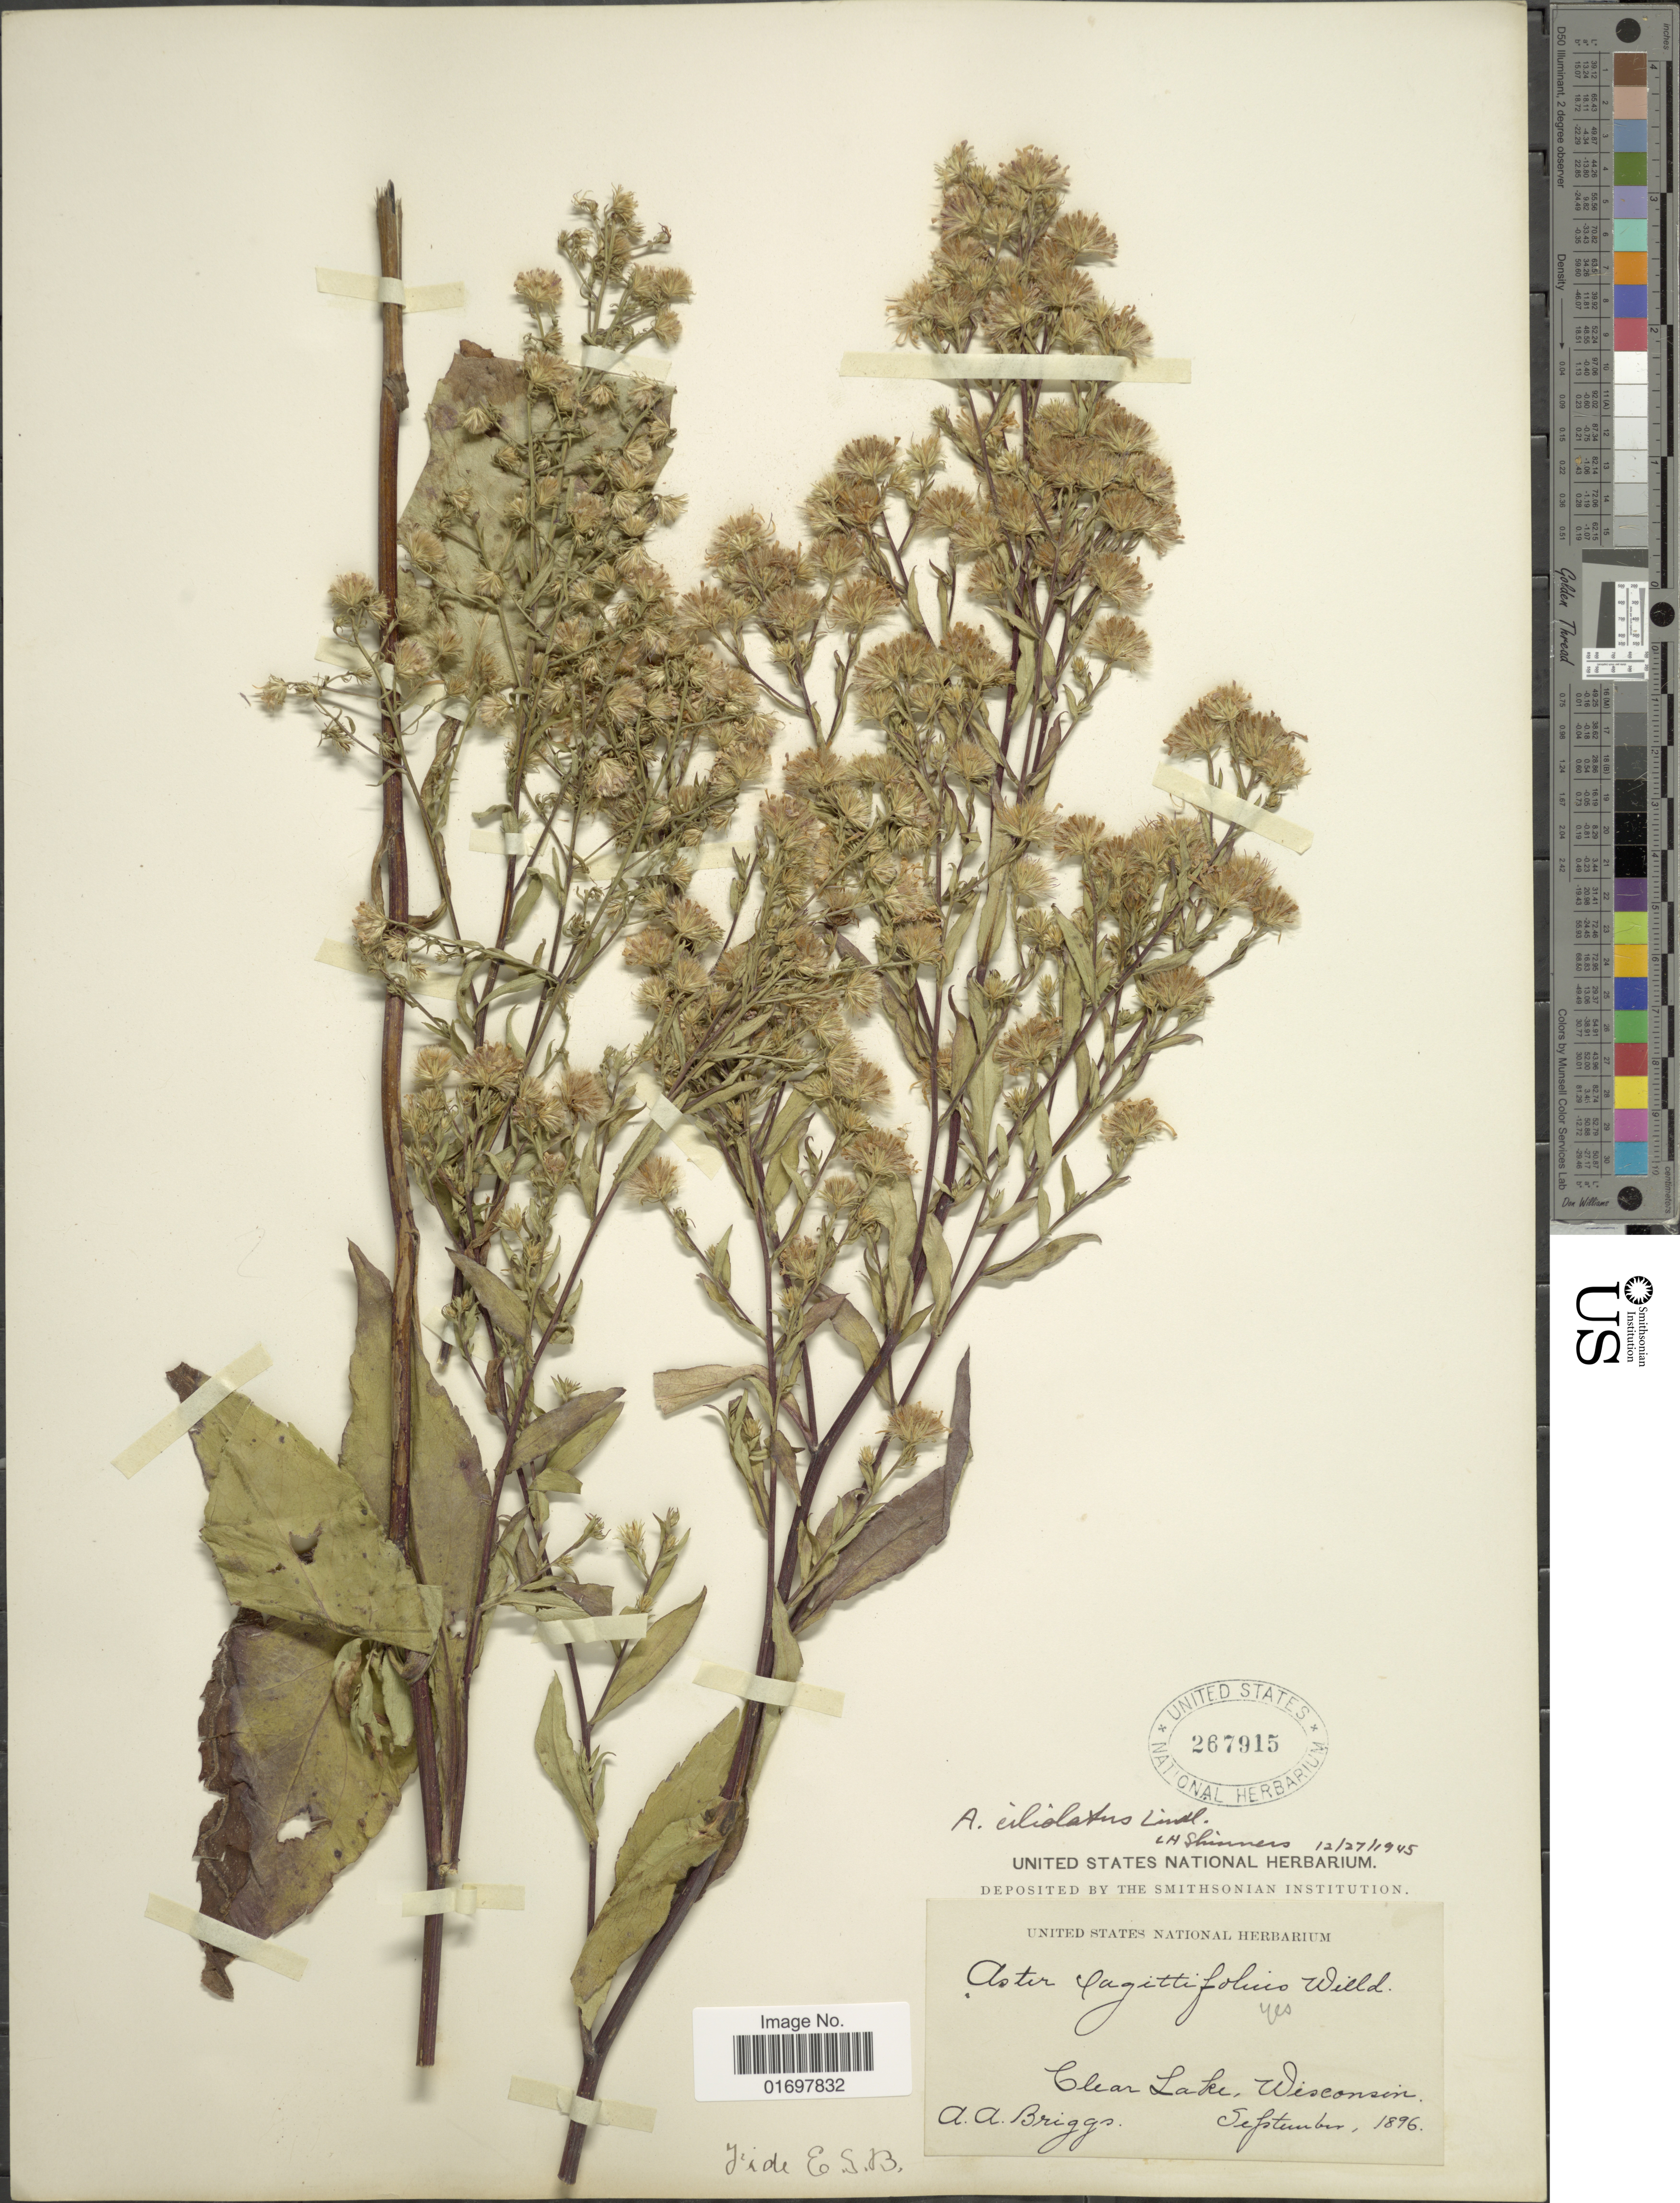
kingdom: Plantae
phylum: Tracheophyta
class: Magnoliopsida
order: Asterales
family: Asteraceae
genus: Symphyotrichum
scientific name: Symphyotrichum ciliolatum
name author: (Lindl.) Á. Löve & D. Löve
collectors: A. Briggs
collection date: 1896-09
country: United States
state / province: Wisconsin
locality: Clear Lake.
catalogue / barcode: US 267915